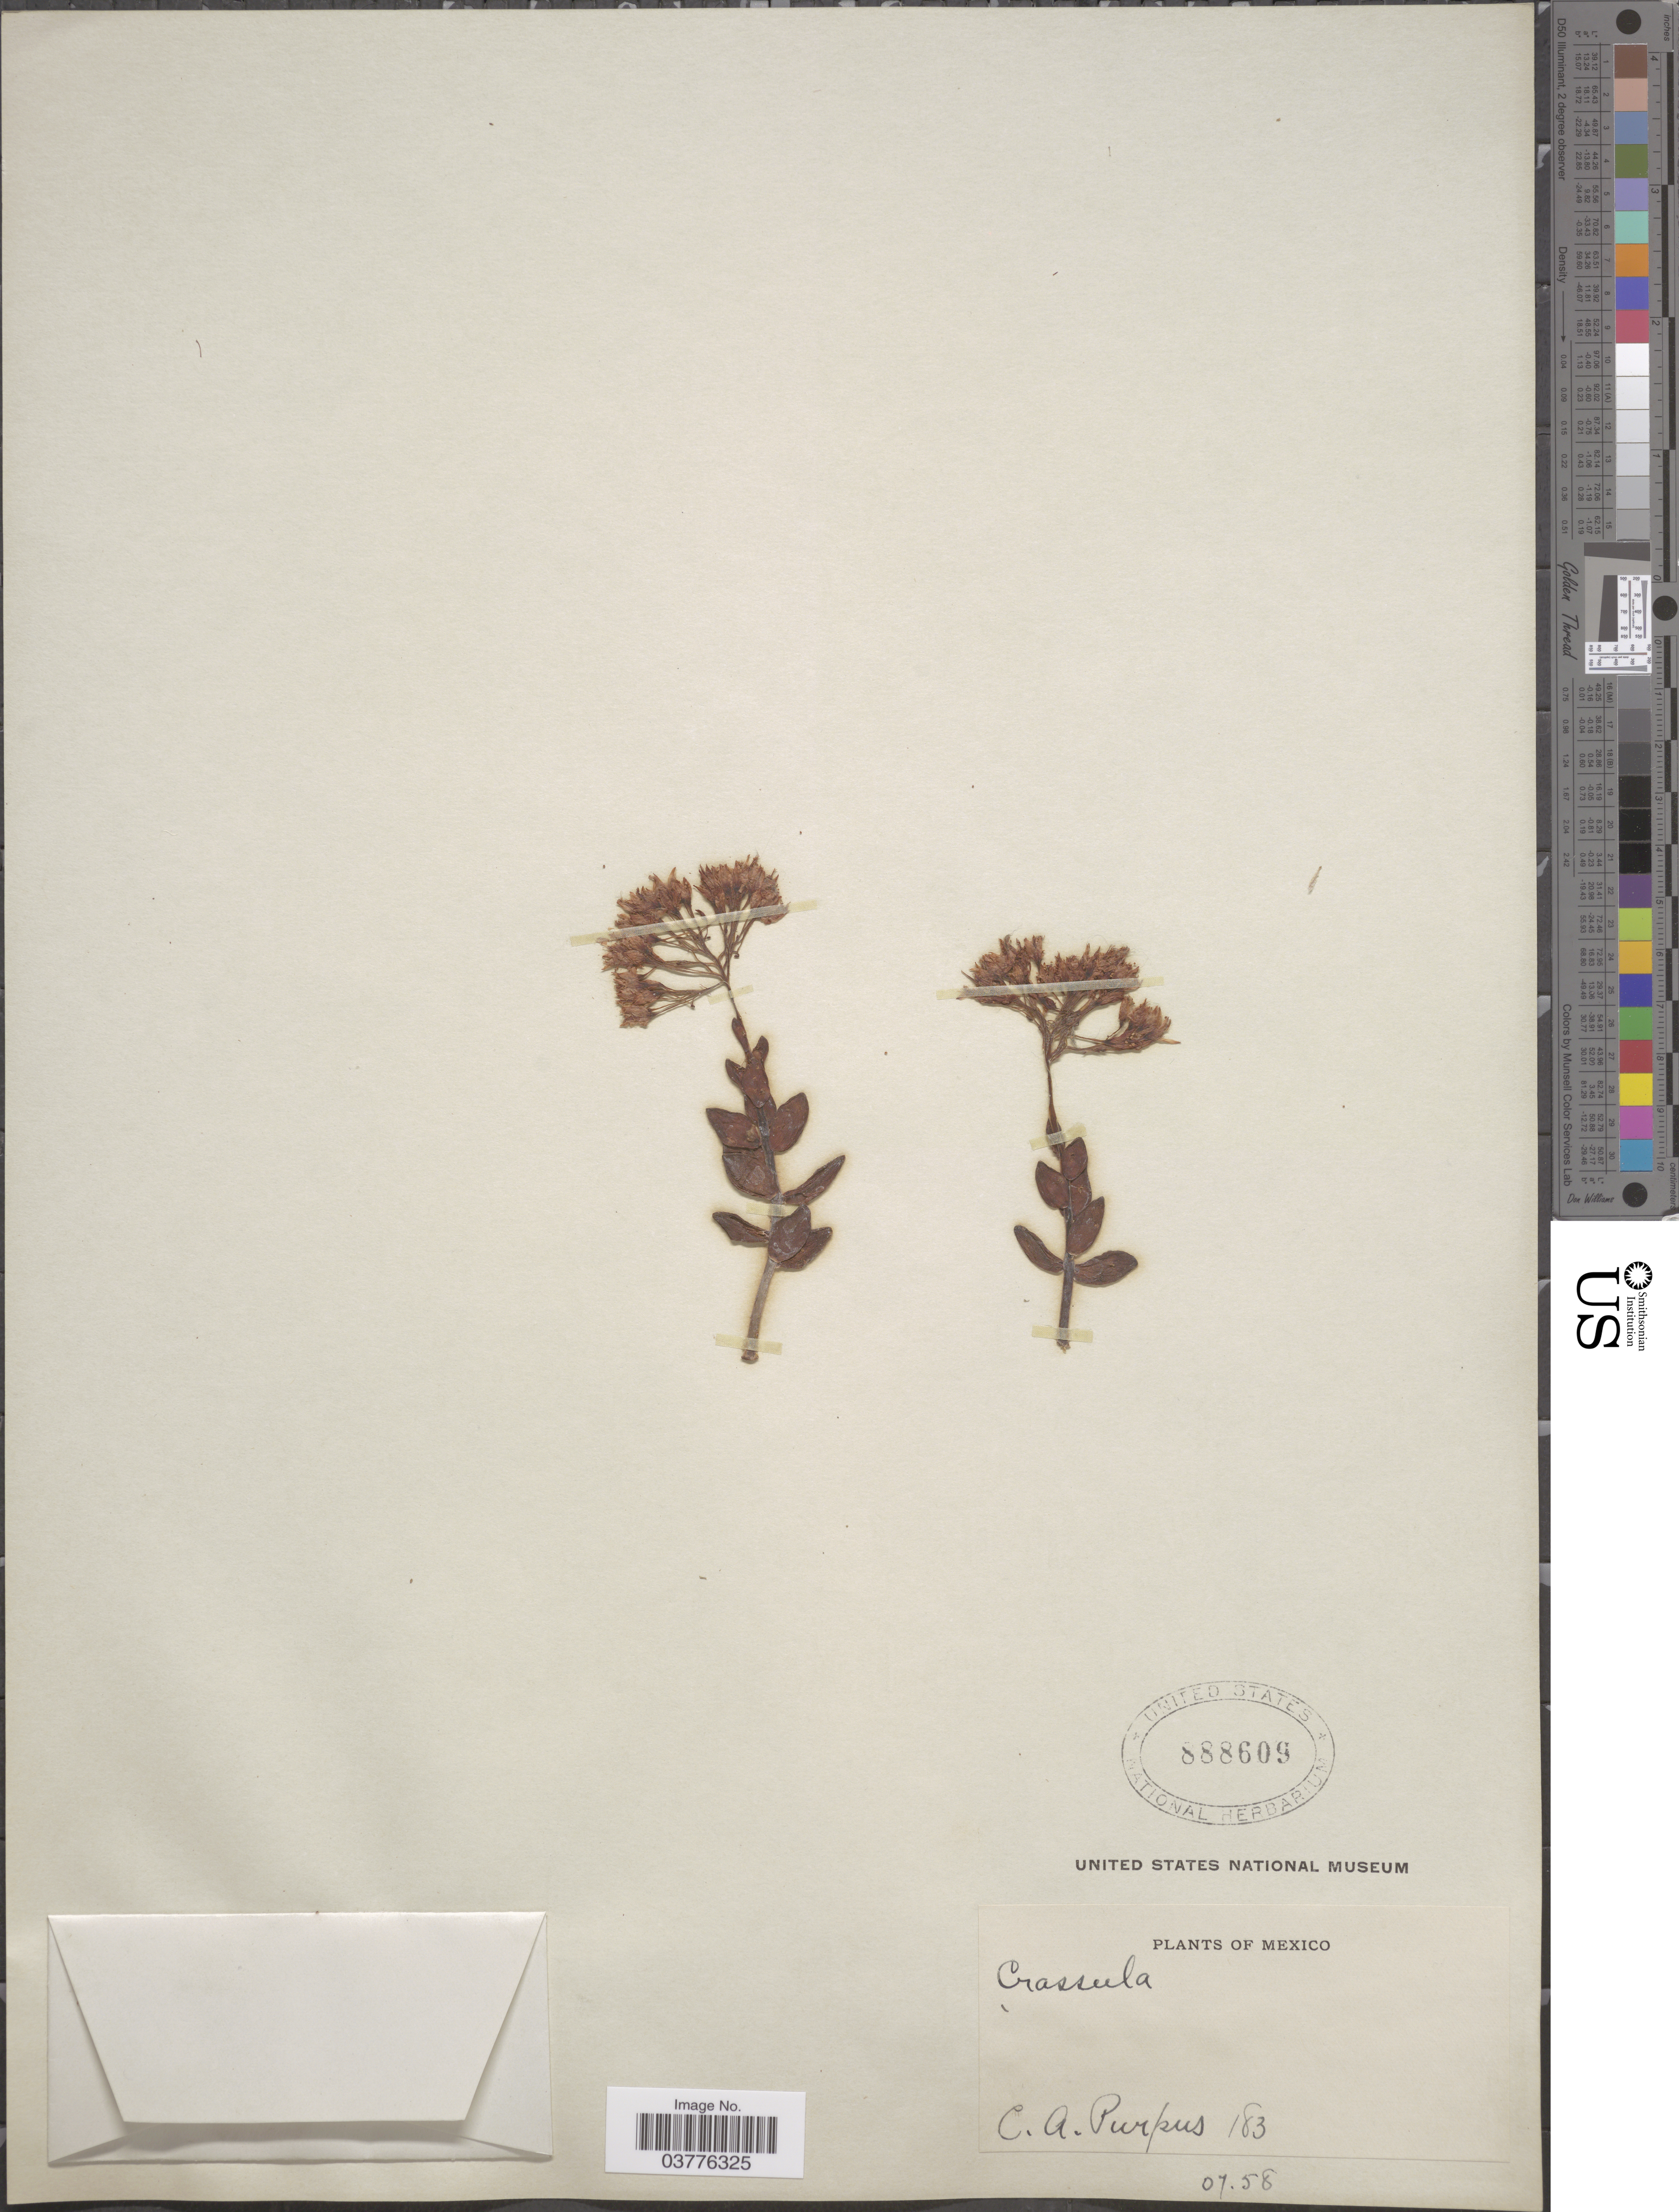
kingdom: Plantae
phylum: Tracheophyta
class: Magnoliopsida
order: Saxifragales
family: Crassulaceae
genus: Crassula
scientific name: Crassula sp.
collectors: C. A. Purpus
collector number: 183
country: Mexico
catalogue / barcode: US 888609